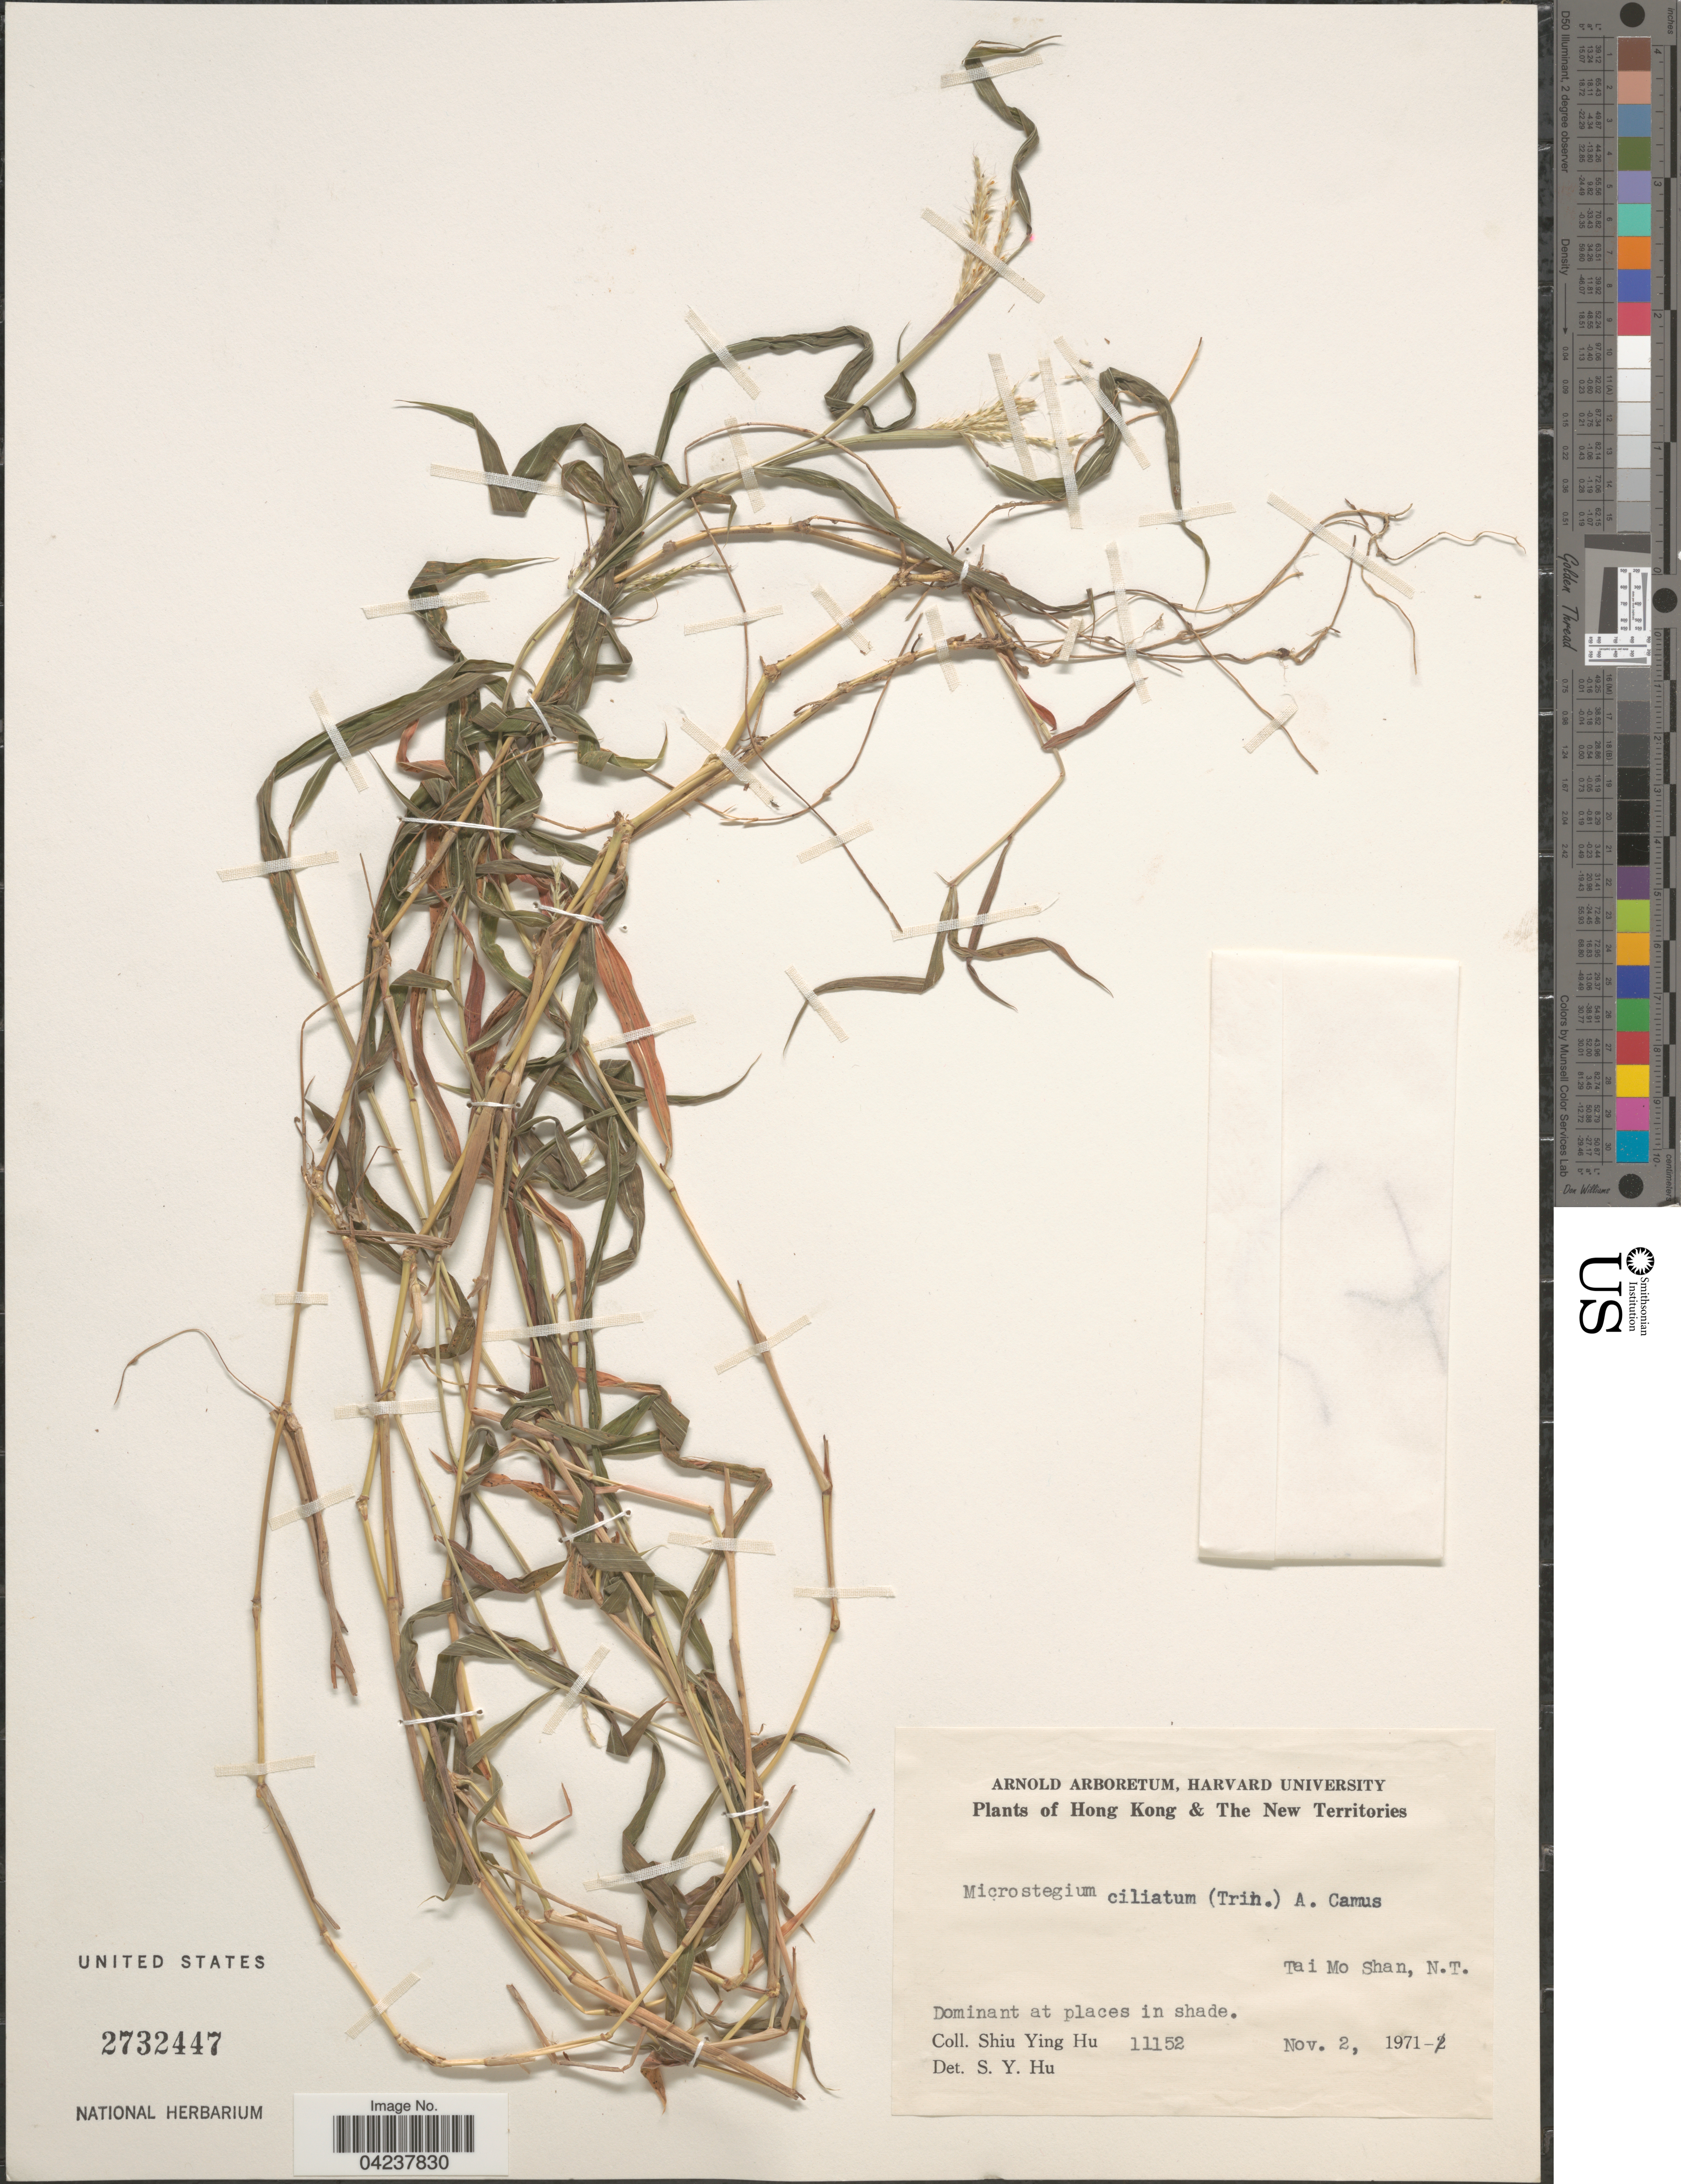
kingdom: Plantae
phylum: Tracheophyta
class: Liliopsida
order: Poales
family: Poaceae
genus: Microstegium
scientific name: Microstegium ciliatum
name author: (Trin.) A. Camus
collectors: S. Y. Hu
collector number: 11152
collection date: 1971-11-02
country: China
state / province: Hong Kong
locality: The New Territories. Tai Mo Shan, N. T.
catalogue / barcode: US 2732447